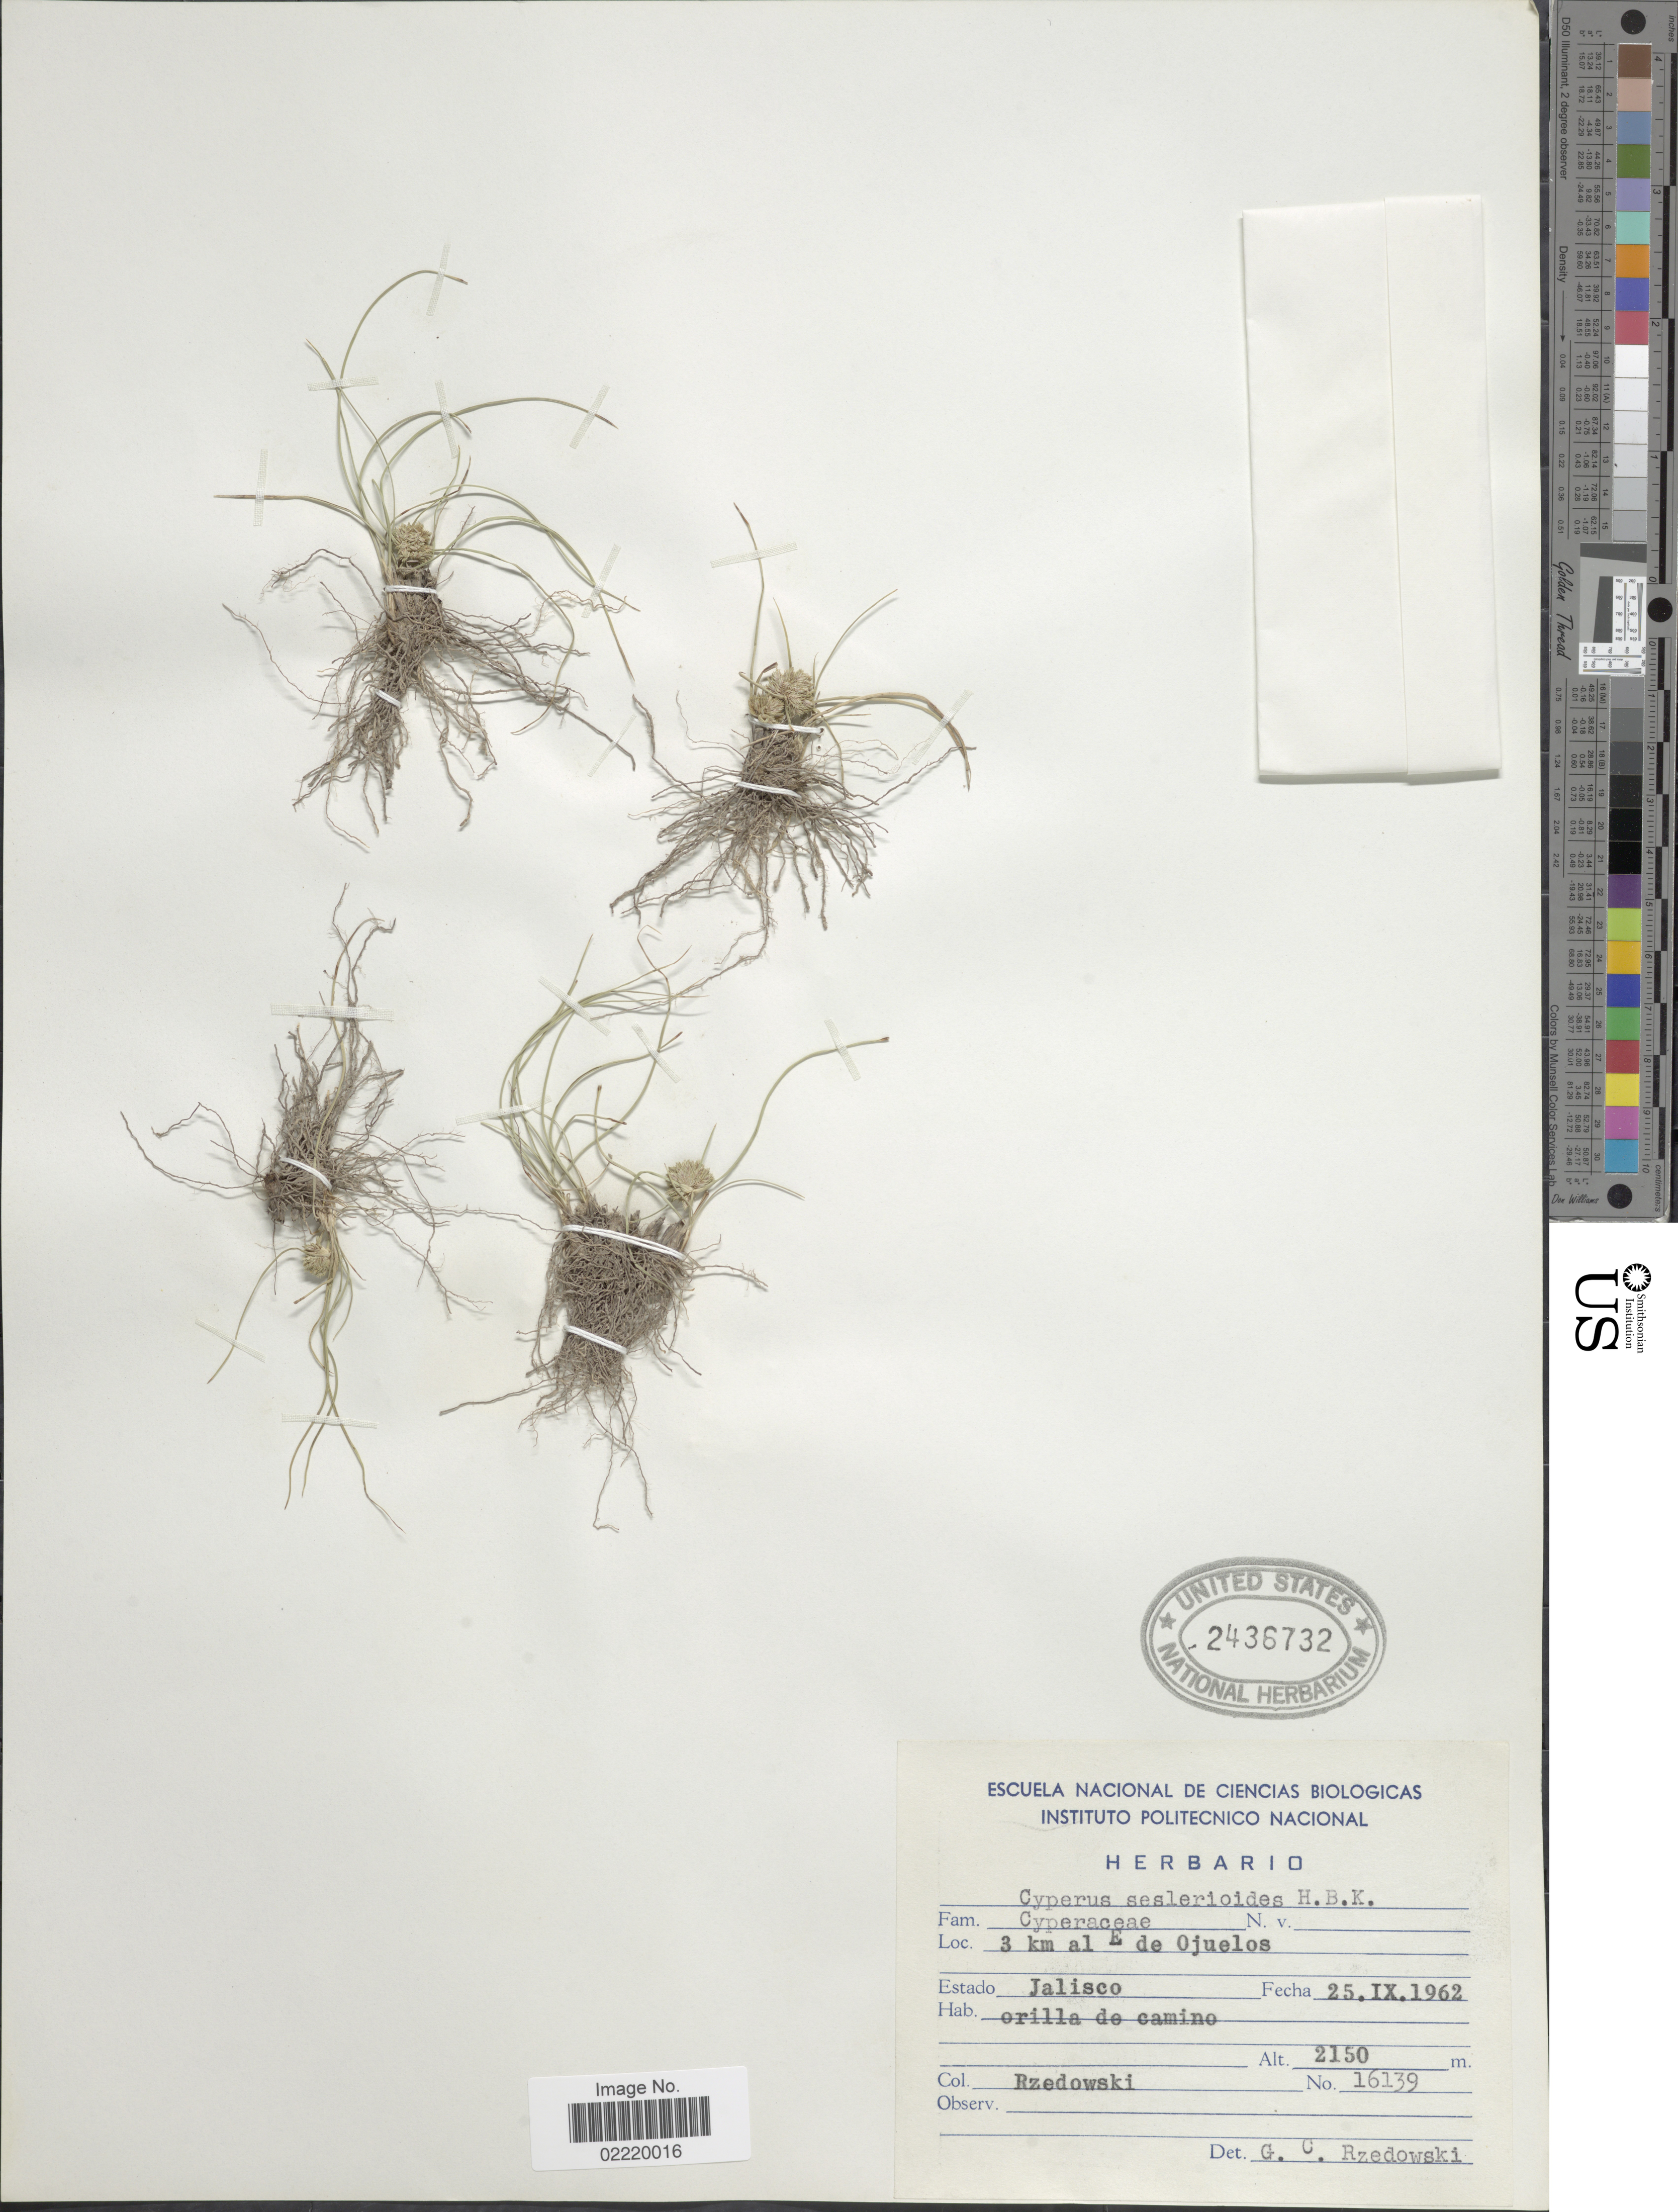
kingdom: Plantae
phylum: Tracheophyta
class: Liliopsida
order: Poales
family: Cyperaceae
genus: Cyperus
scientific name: Cyperus seslerioides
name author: Kunth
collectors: Rzedowski, --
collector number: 16139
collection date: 1962-09-25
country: Mexico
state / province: Jalisco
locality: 3 km al E de Ojuelos, orilla de camino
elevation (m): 2150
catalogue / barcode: US 2436732